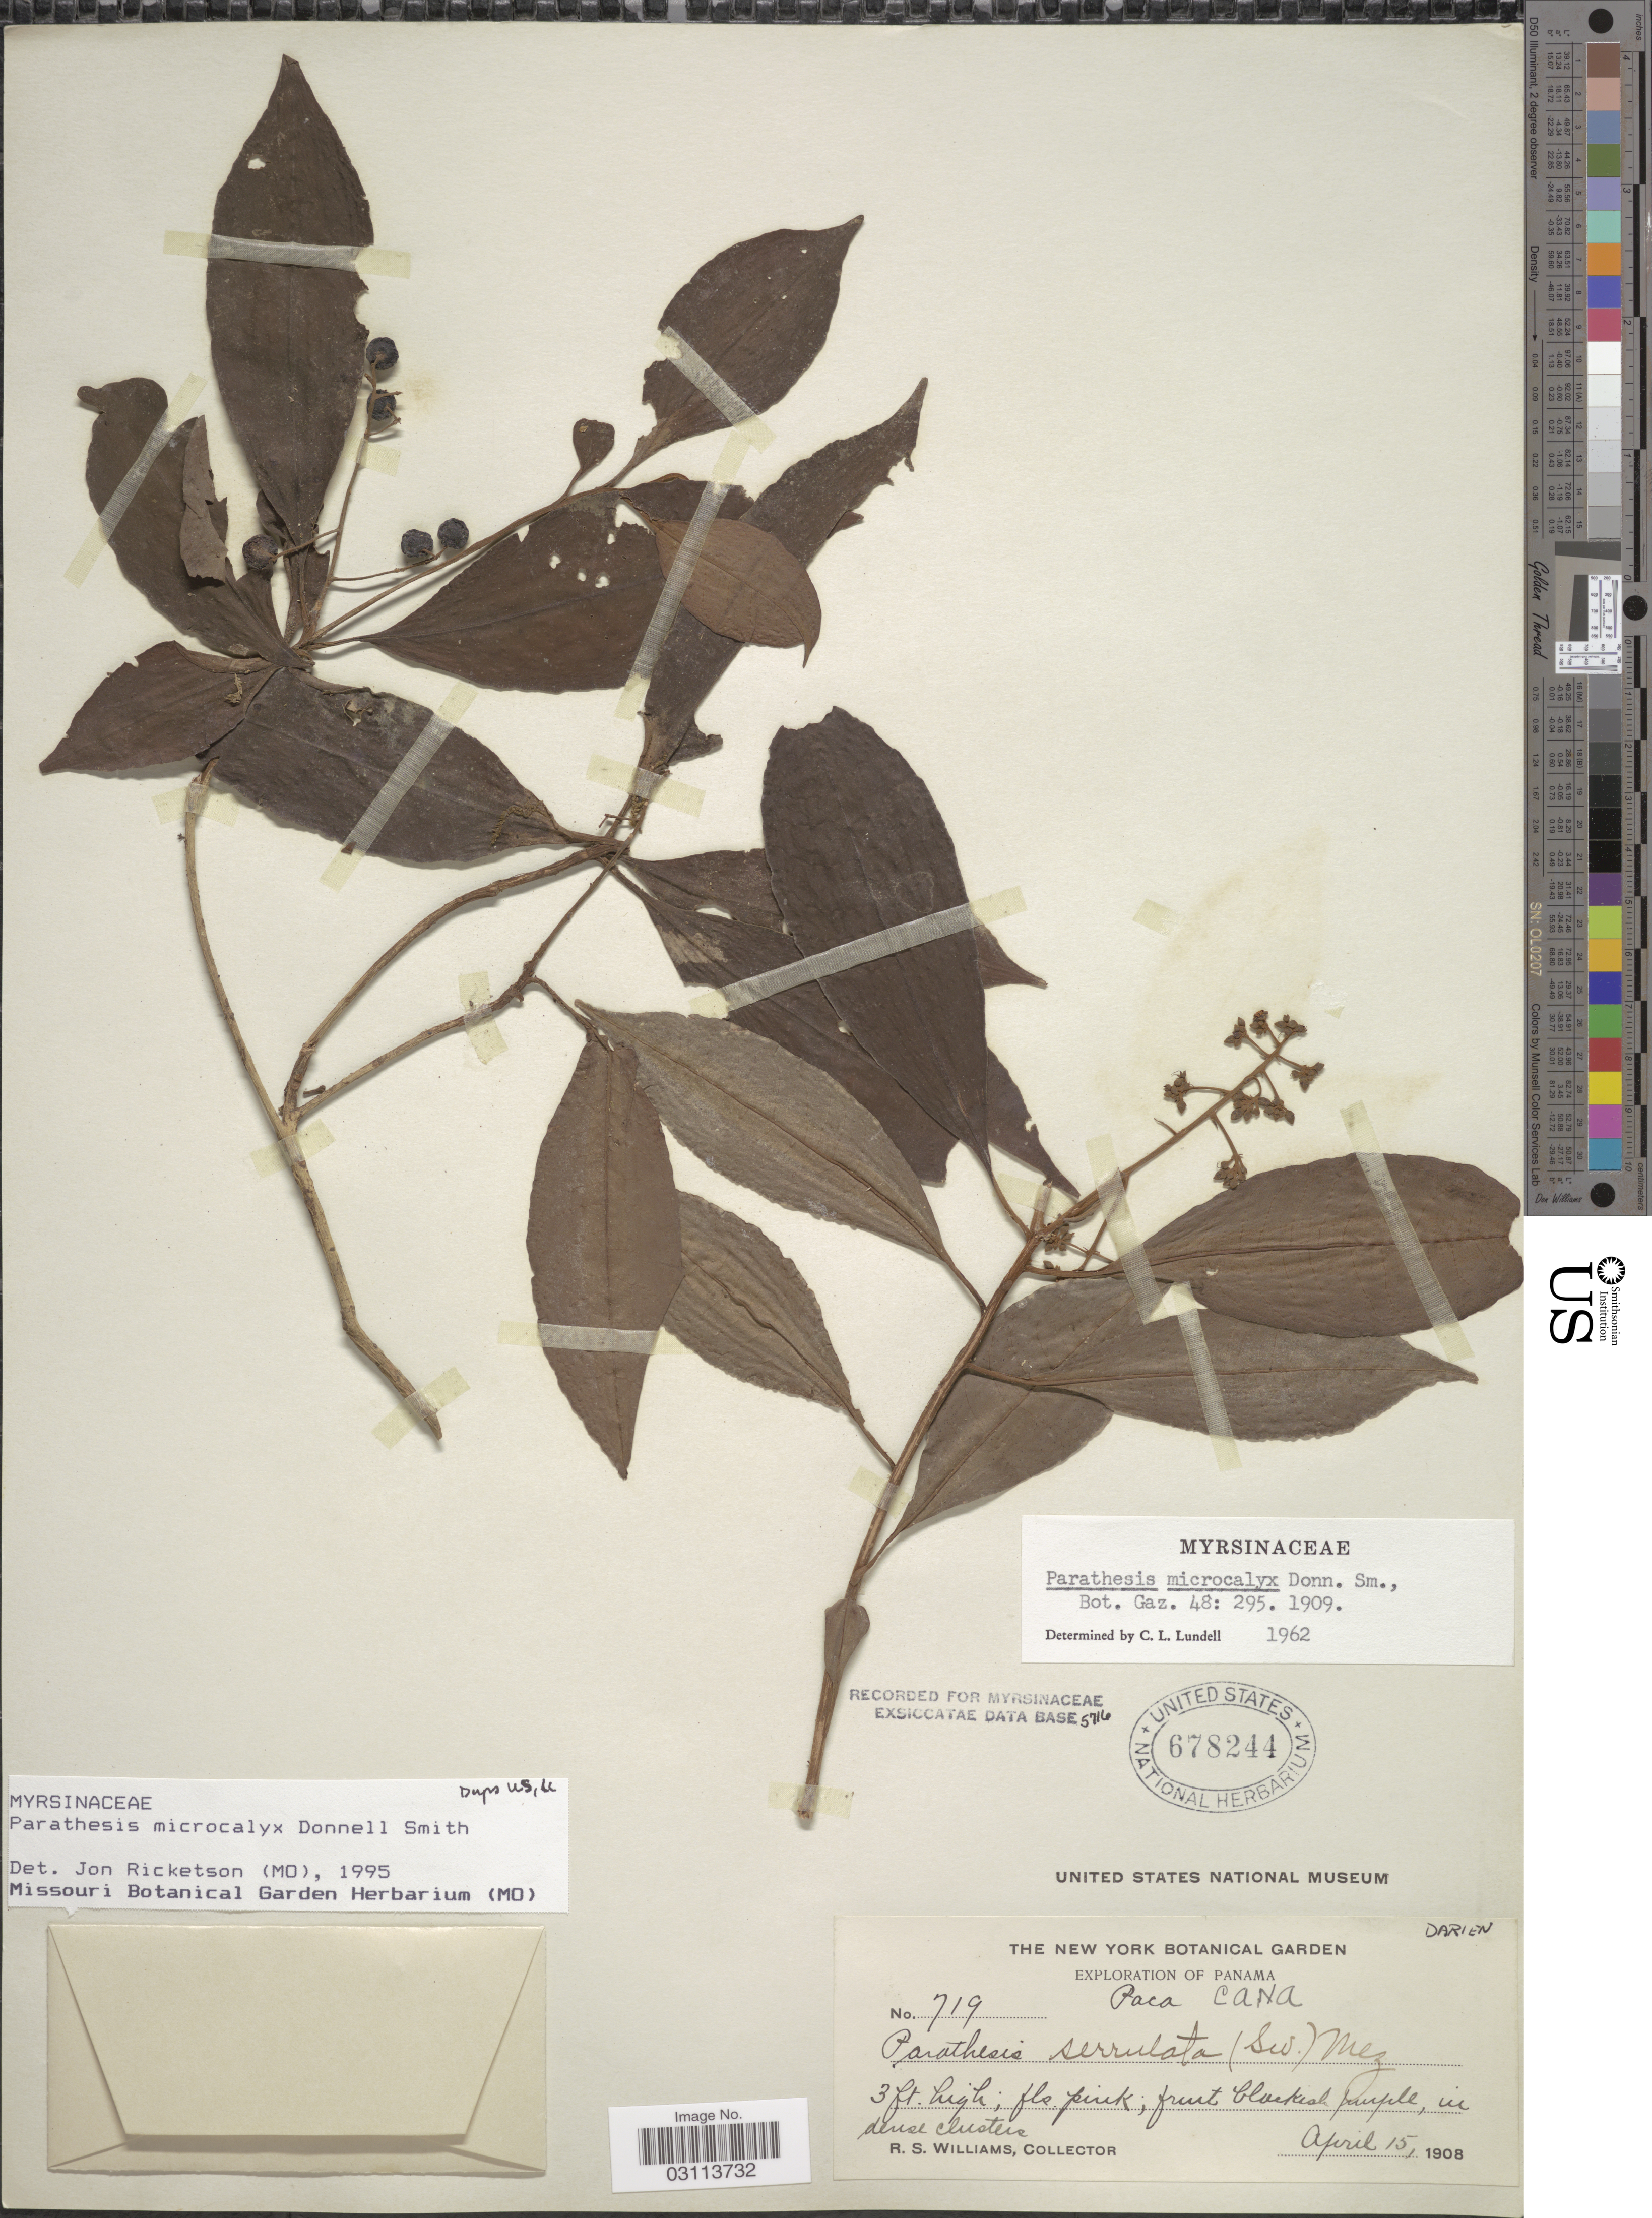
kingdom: Plantae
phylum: Tracheophyta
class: Magnoliopsida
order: Ericales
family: Primulaceae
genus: Parathesis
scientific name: Parathesis microcalyx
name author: Donn. Sm.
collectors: R. S. Williams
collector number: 719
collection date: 1908-04-15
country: Panama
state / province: Darién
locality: Paca Cana.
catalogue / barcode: US 678244